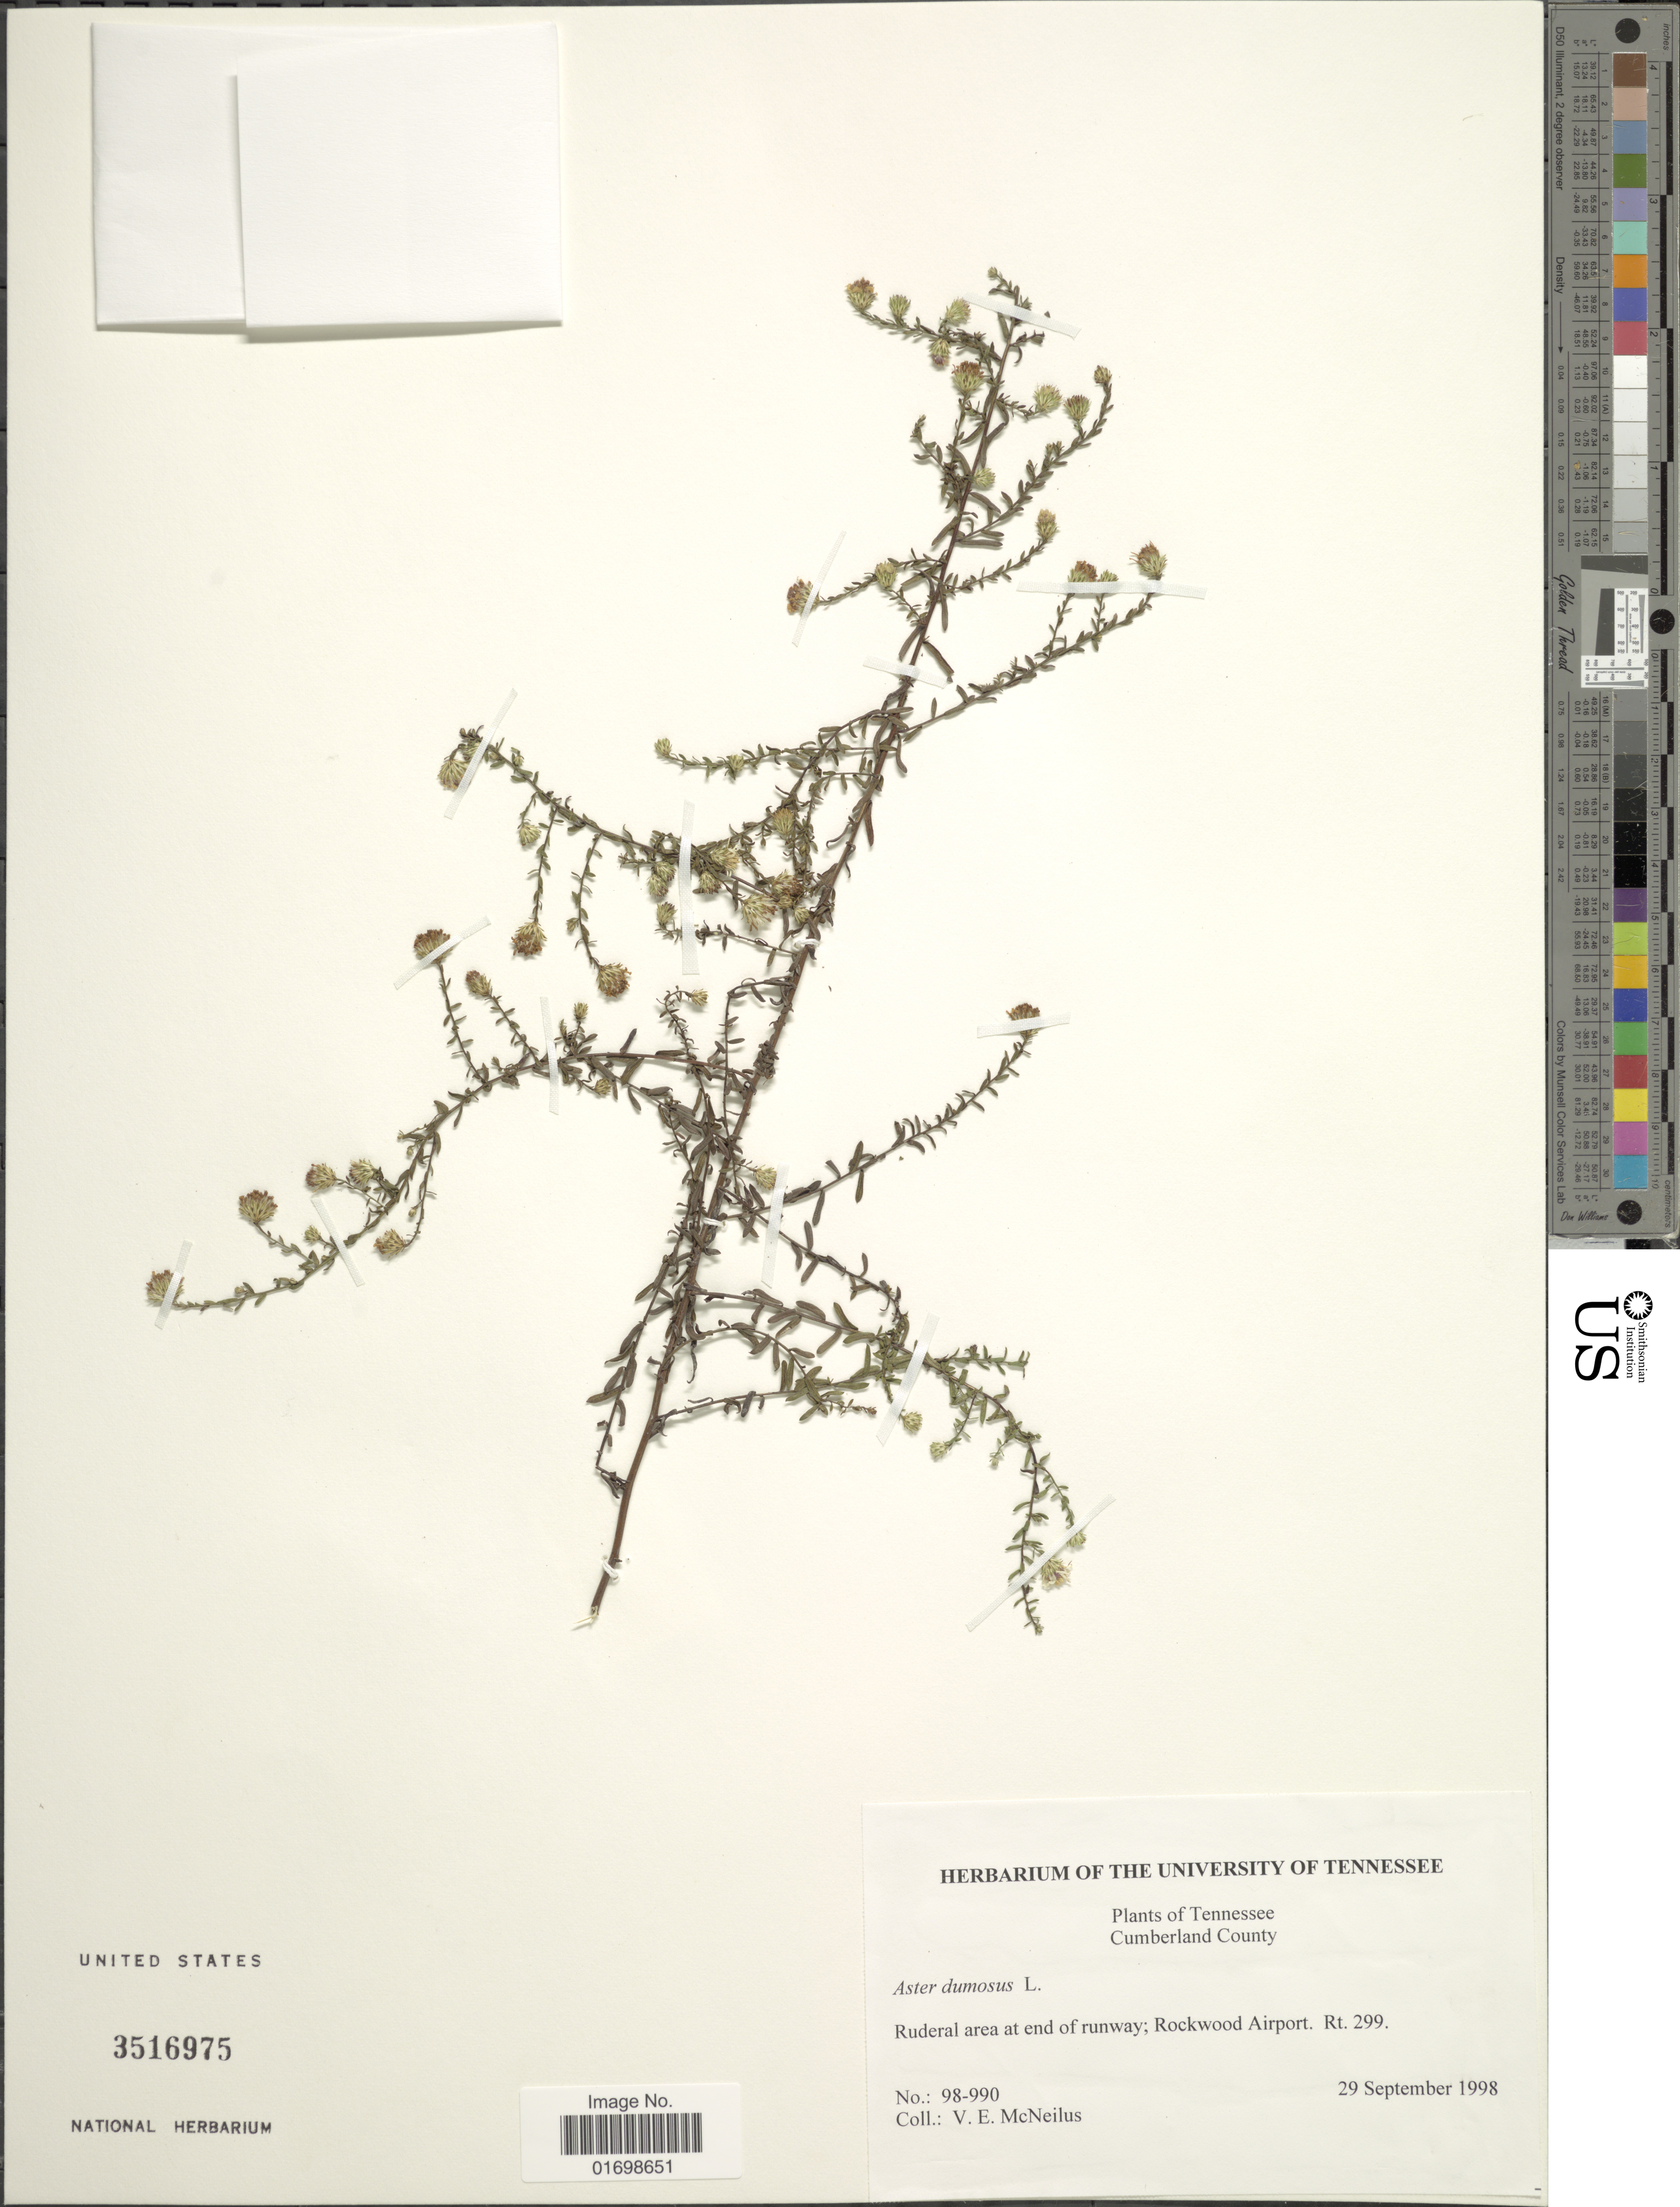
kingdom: Plantae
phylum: Tracheophyta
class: Magnoliopsida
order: Asterales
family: Asteraceae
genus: Symphyotrichum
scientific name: Symphyotrichum dumosum var. coridifolium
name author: (Michx.) Semple et al.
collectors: V. Mcneilus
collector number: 98-990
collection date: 1998-09-29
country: United States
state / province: Tennessee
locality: Cumberland County. Ruderal area at end of runway. Rockwood Airport. Rt. 299.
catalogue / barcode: US 3516975